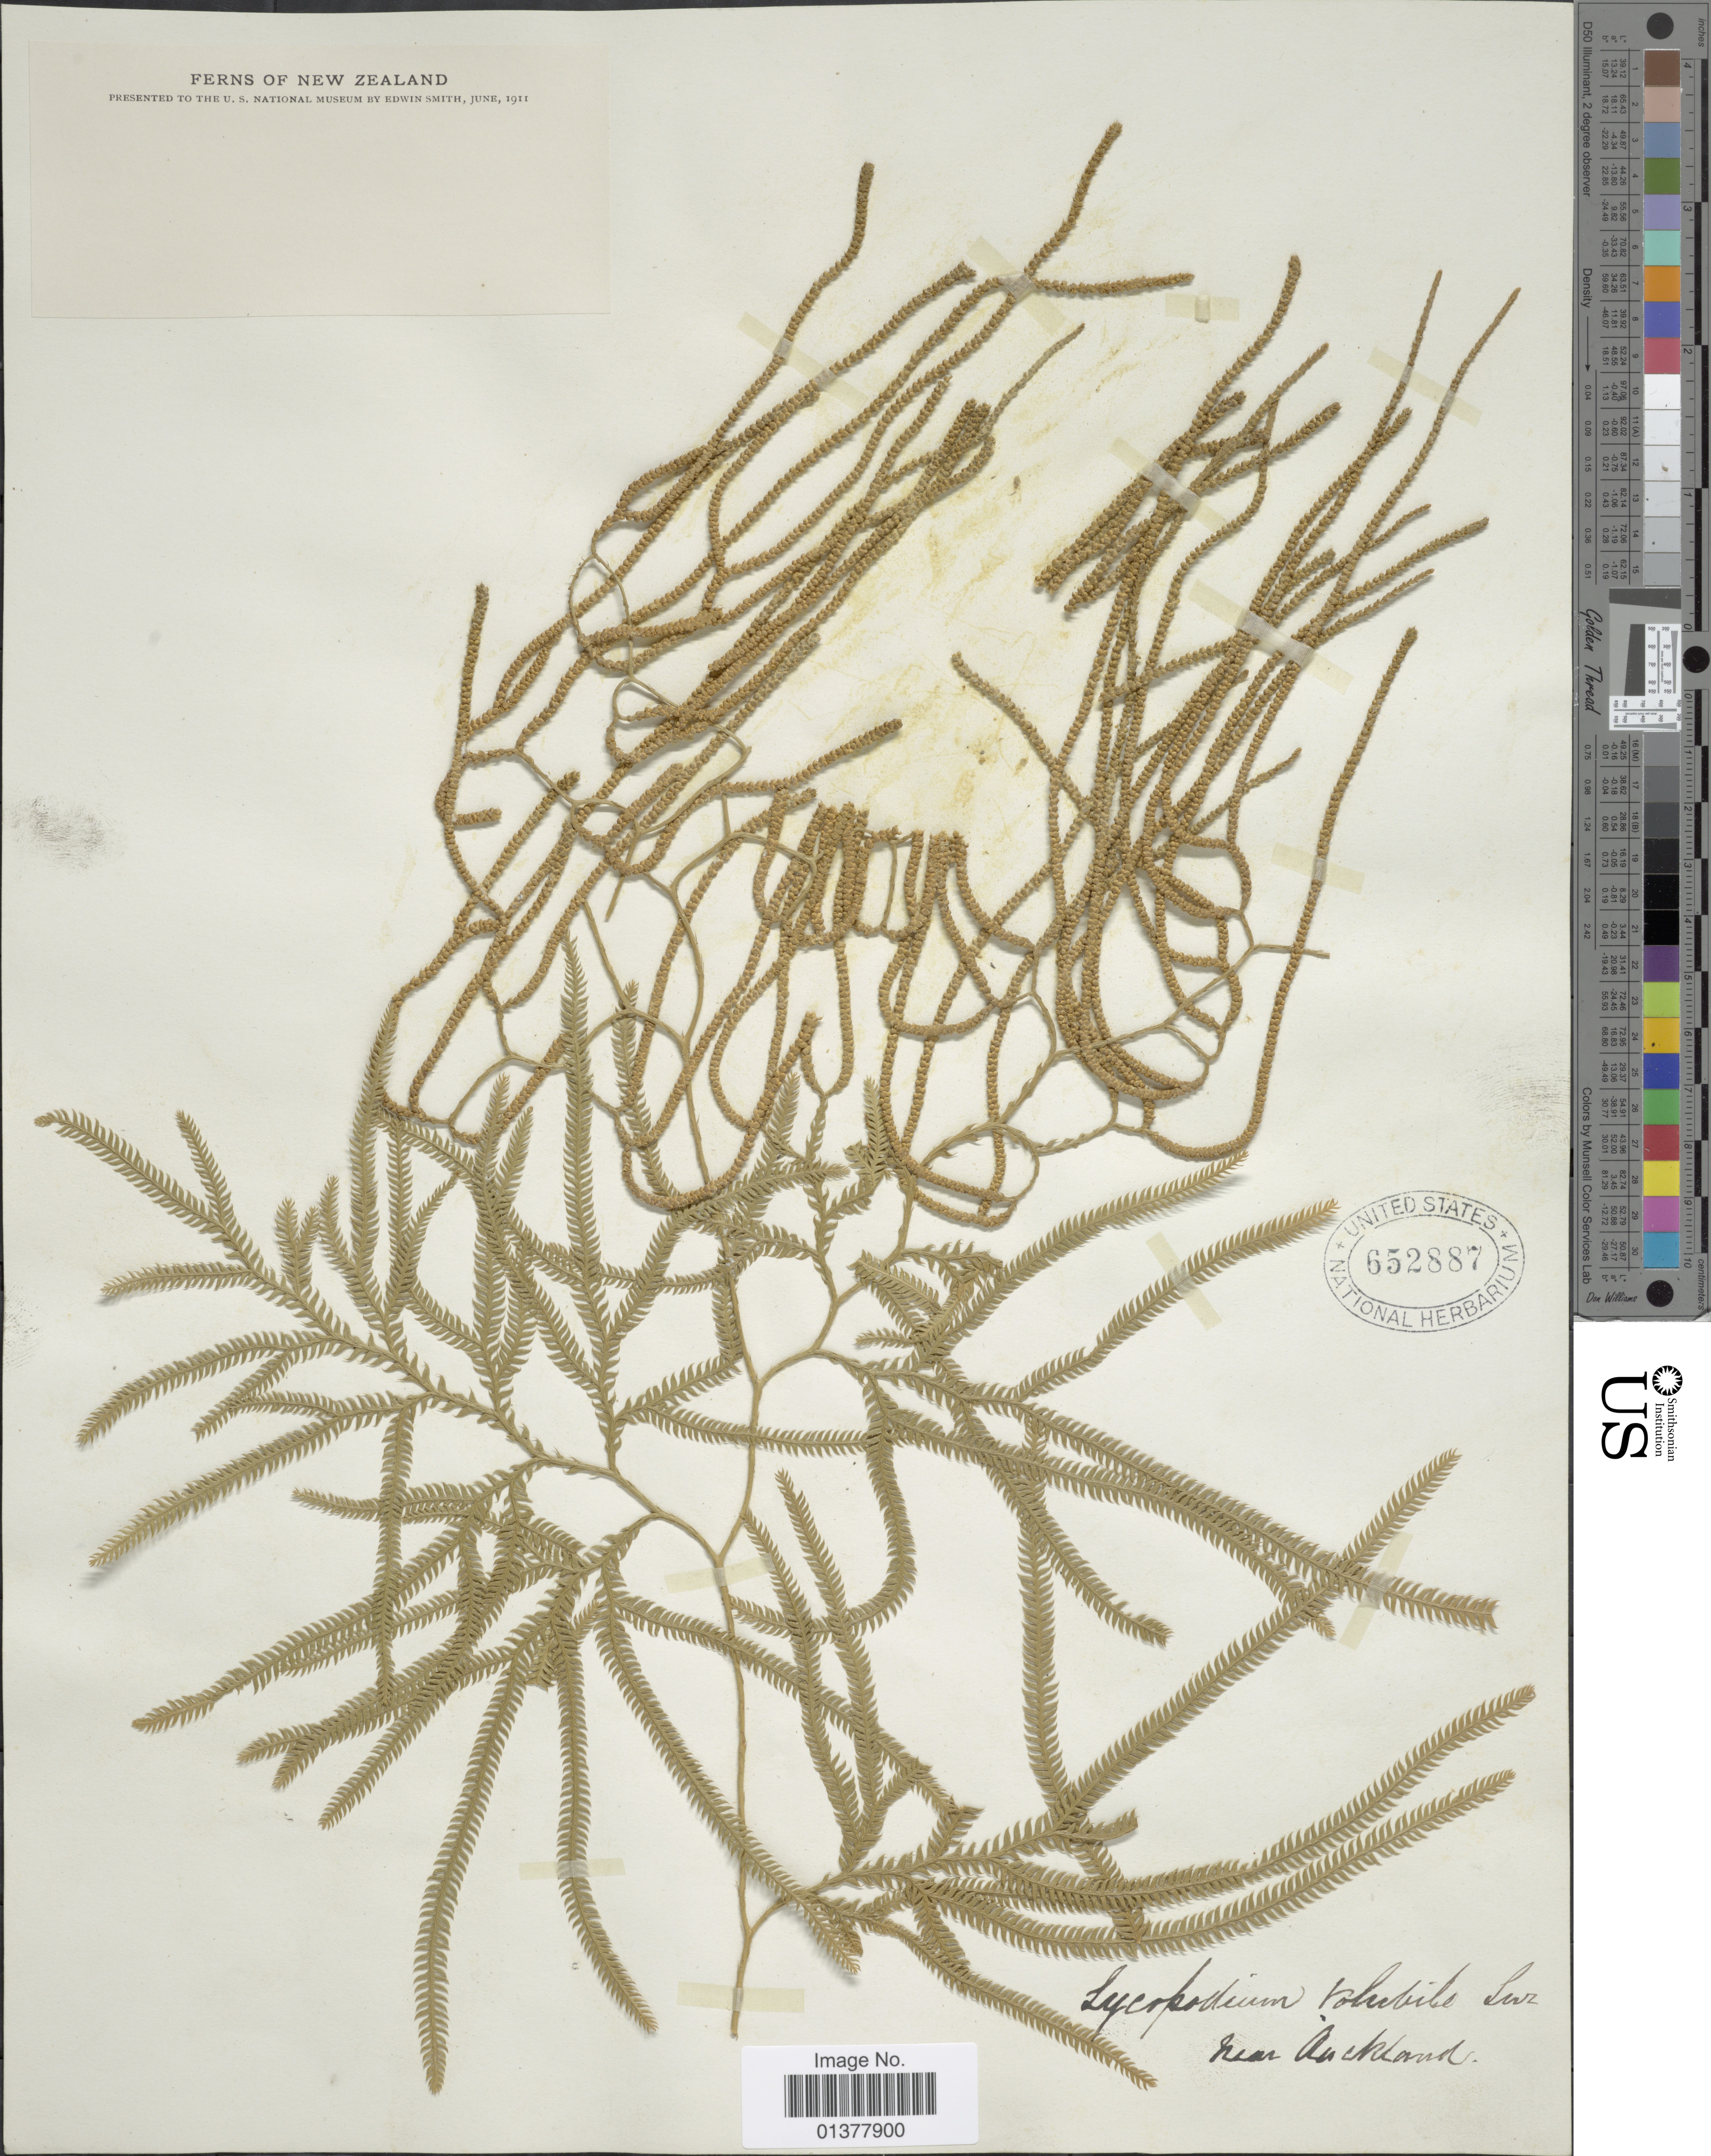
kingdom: Plantae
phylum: Tracheophyta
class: Lycopodiopsida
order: Lycopodiales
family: Lycopodiaceae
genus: Pseudodiphasium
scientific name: Pseudodiphasium volubile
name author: (G. Forst.) Holub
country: New Zealand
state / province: Auckland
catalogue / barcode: US 652887